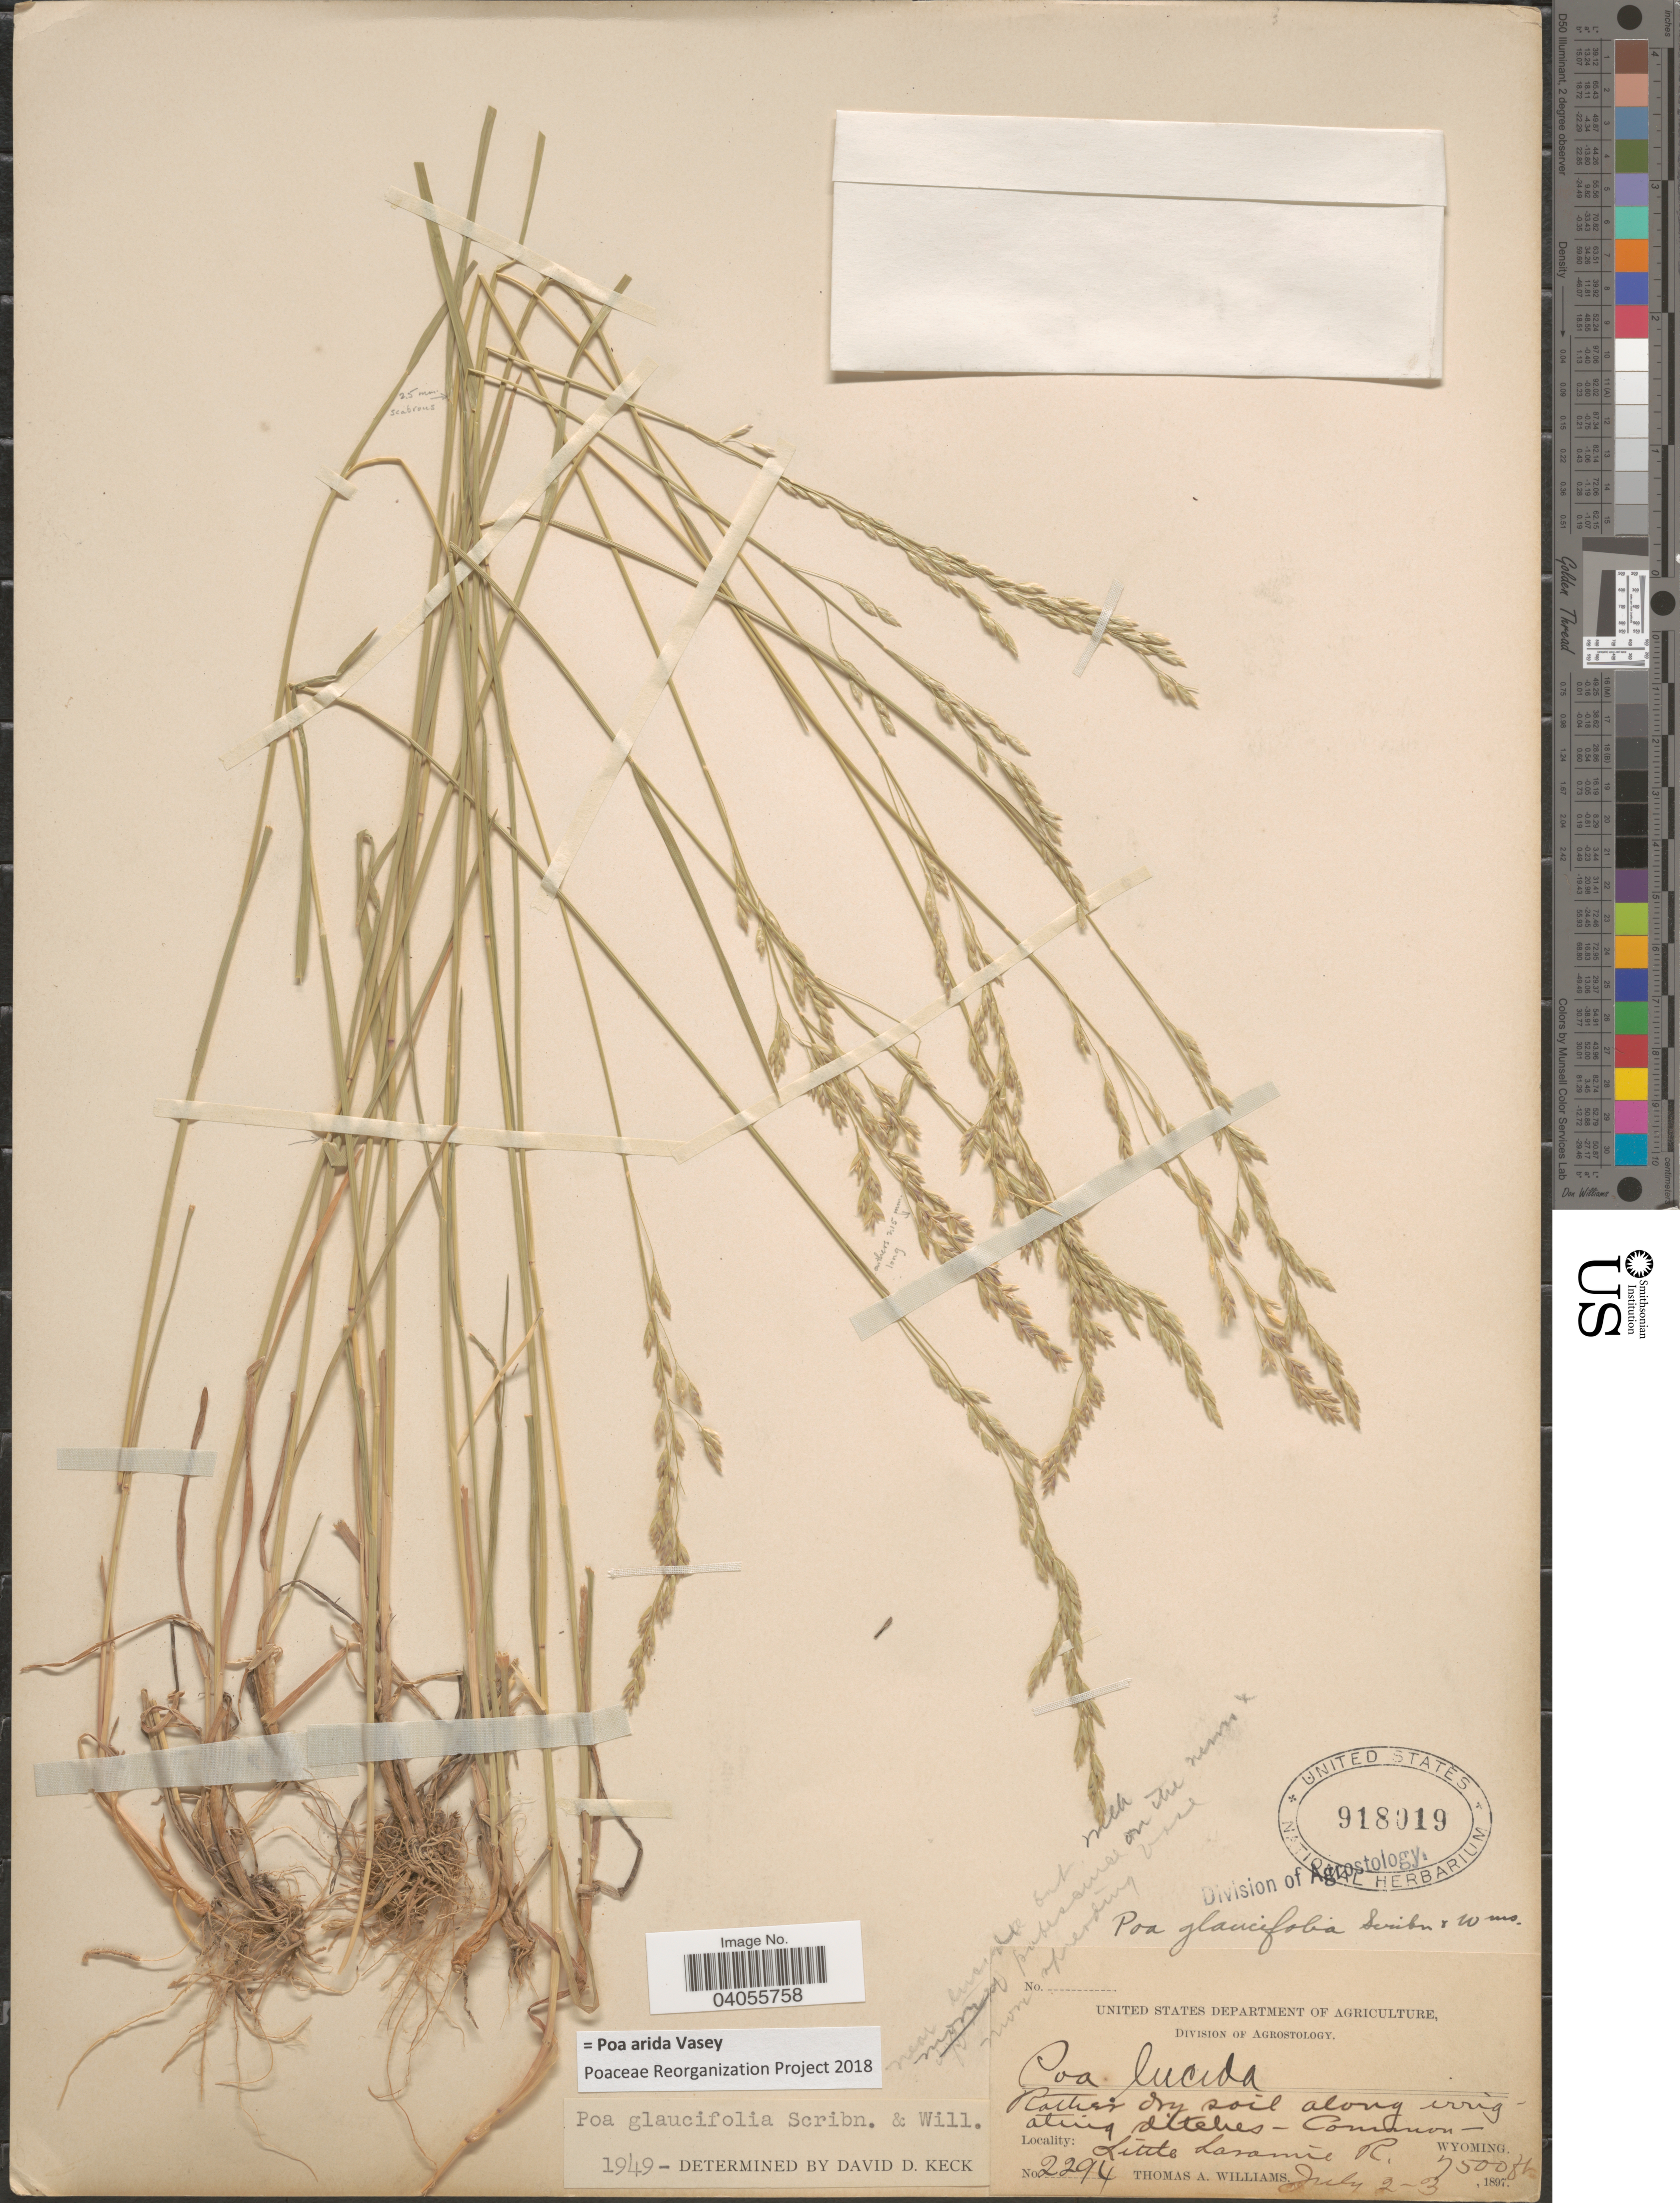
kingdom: Plantae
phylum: Tracheophyta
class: Liliopsida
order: Poales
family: Poaceae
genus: Poa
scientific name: Poa arida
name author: Vasey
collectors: T. A. Williams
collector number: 2294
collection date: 1897-07-02/1897-07-03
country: United States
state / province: Wyoming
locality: Little Laramie R.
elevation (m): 2286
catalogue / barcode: US 918019